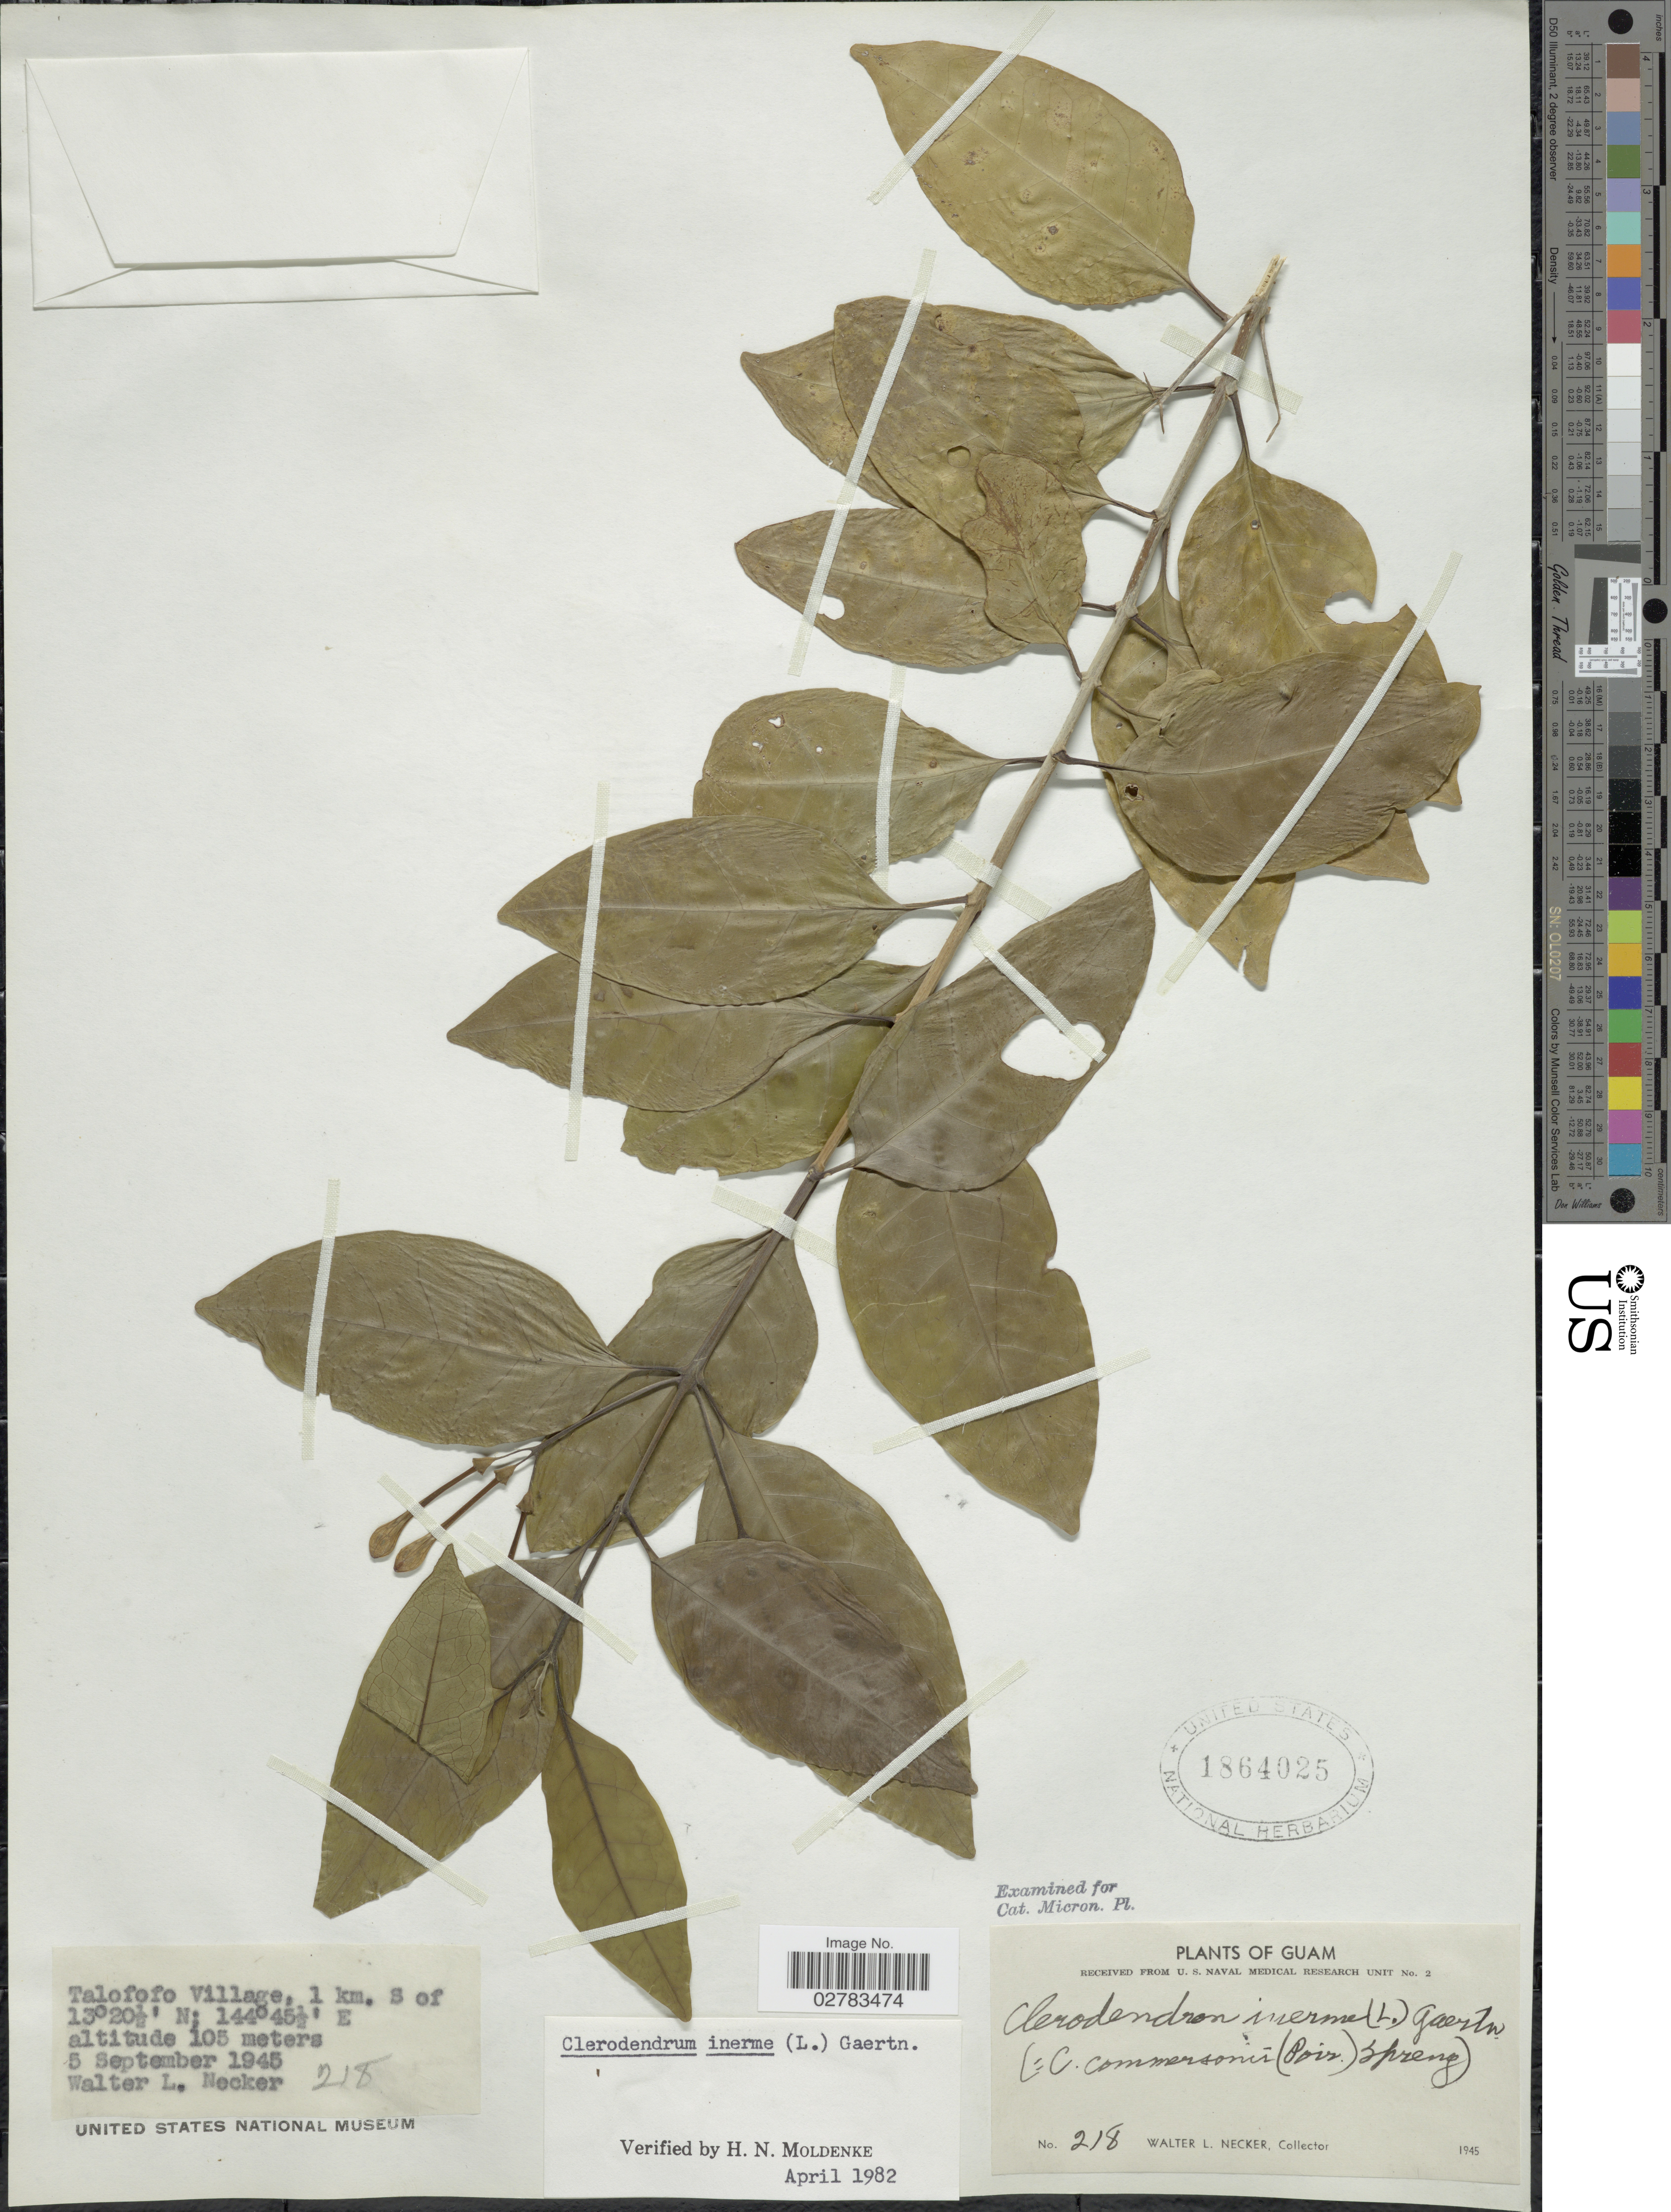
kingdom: Plantae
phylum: Tracheophyta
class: Magnoliopsida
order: Lamiales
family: Lamiaceae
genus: Clerodendrum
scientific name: Clerodendrum inerme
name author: (L.) Gaertn.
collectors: W. L. Necker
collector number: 218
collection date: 1945-09-05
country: Guam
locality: Talofofo Village, 1 km. S of.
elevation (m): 105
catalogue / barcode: US 1864025